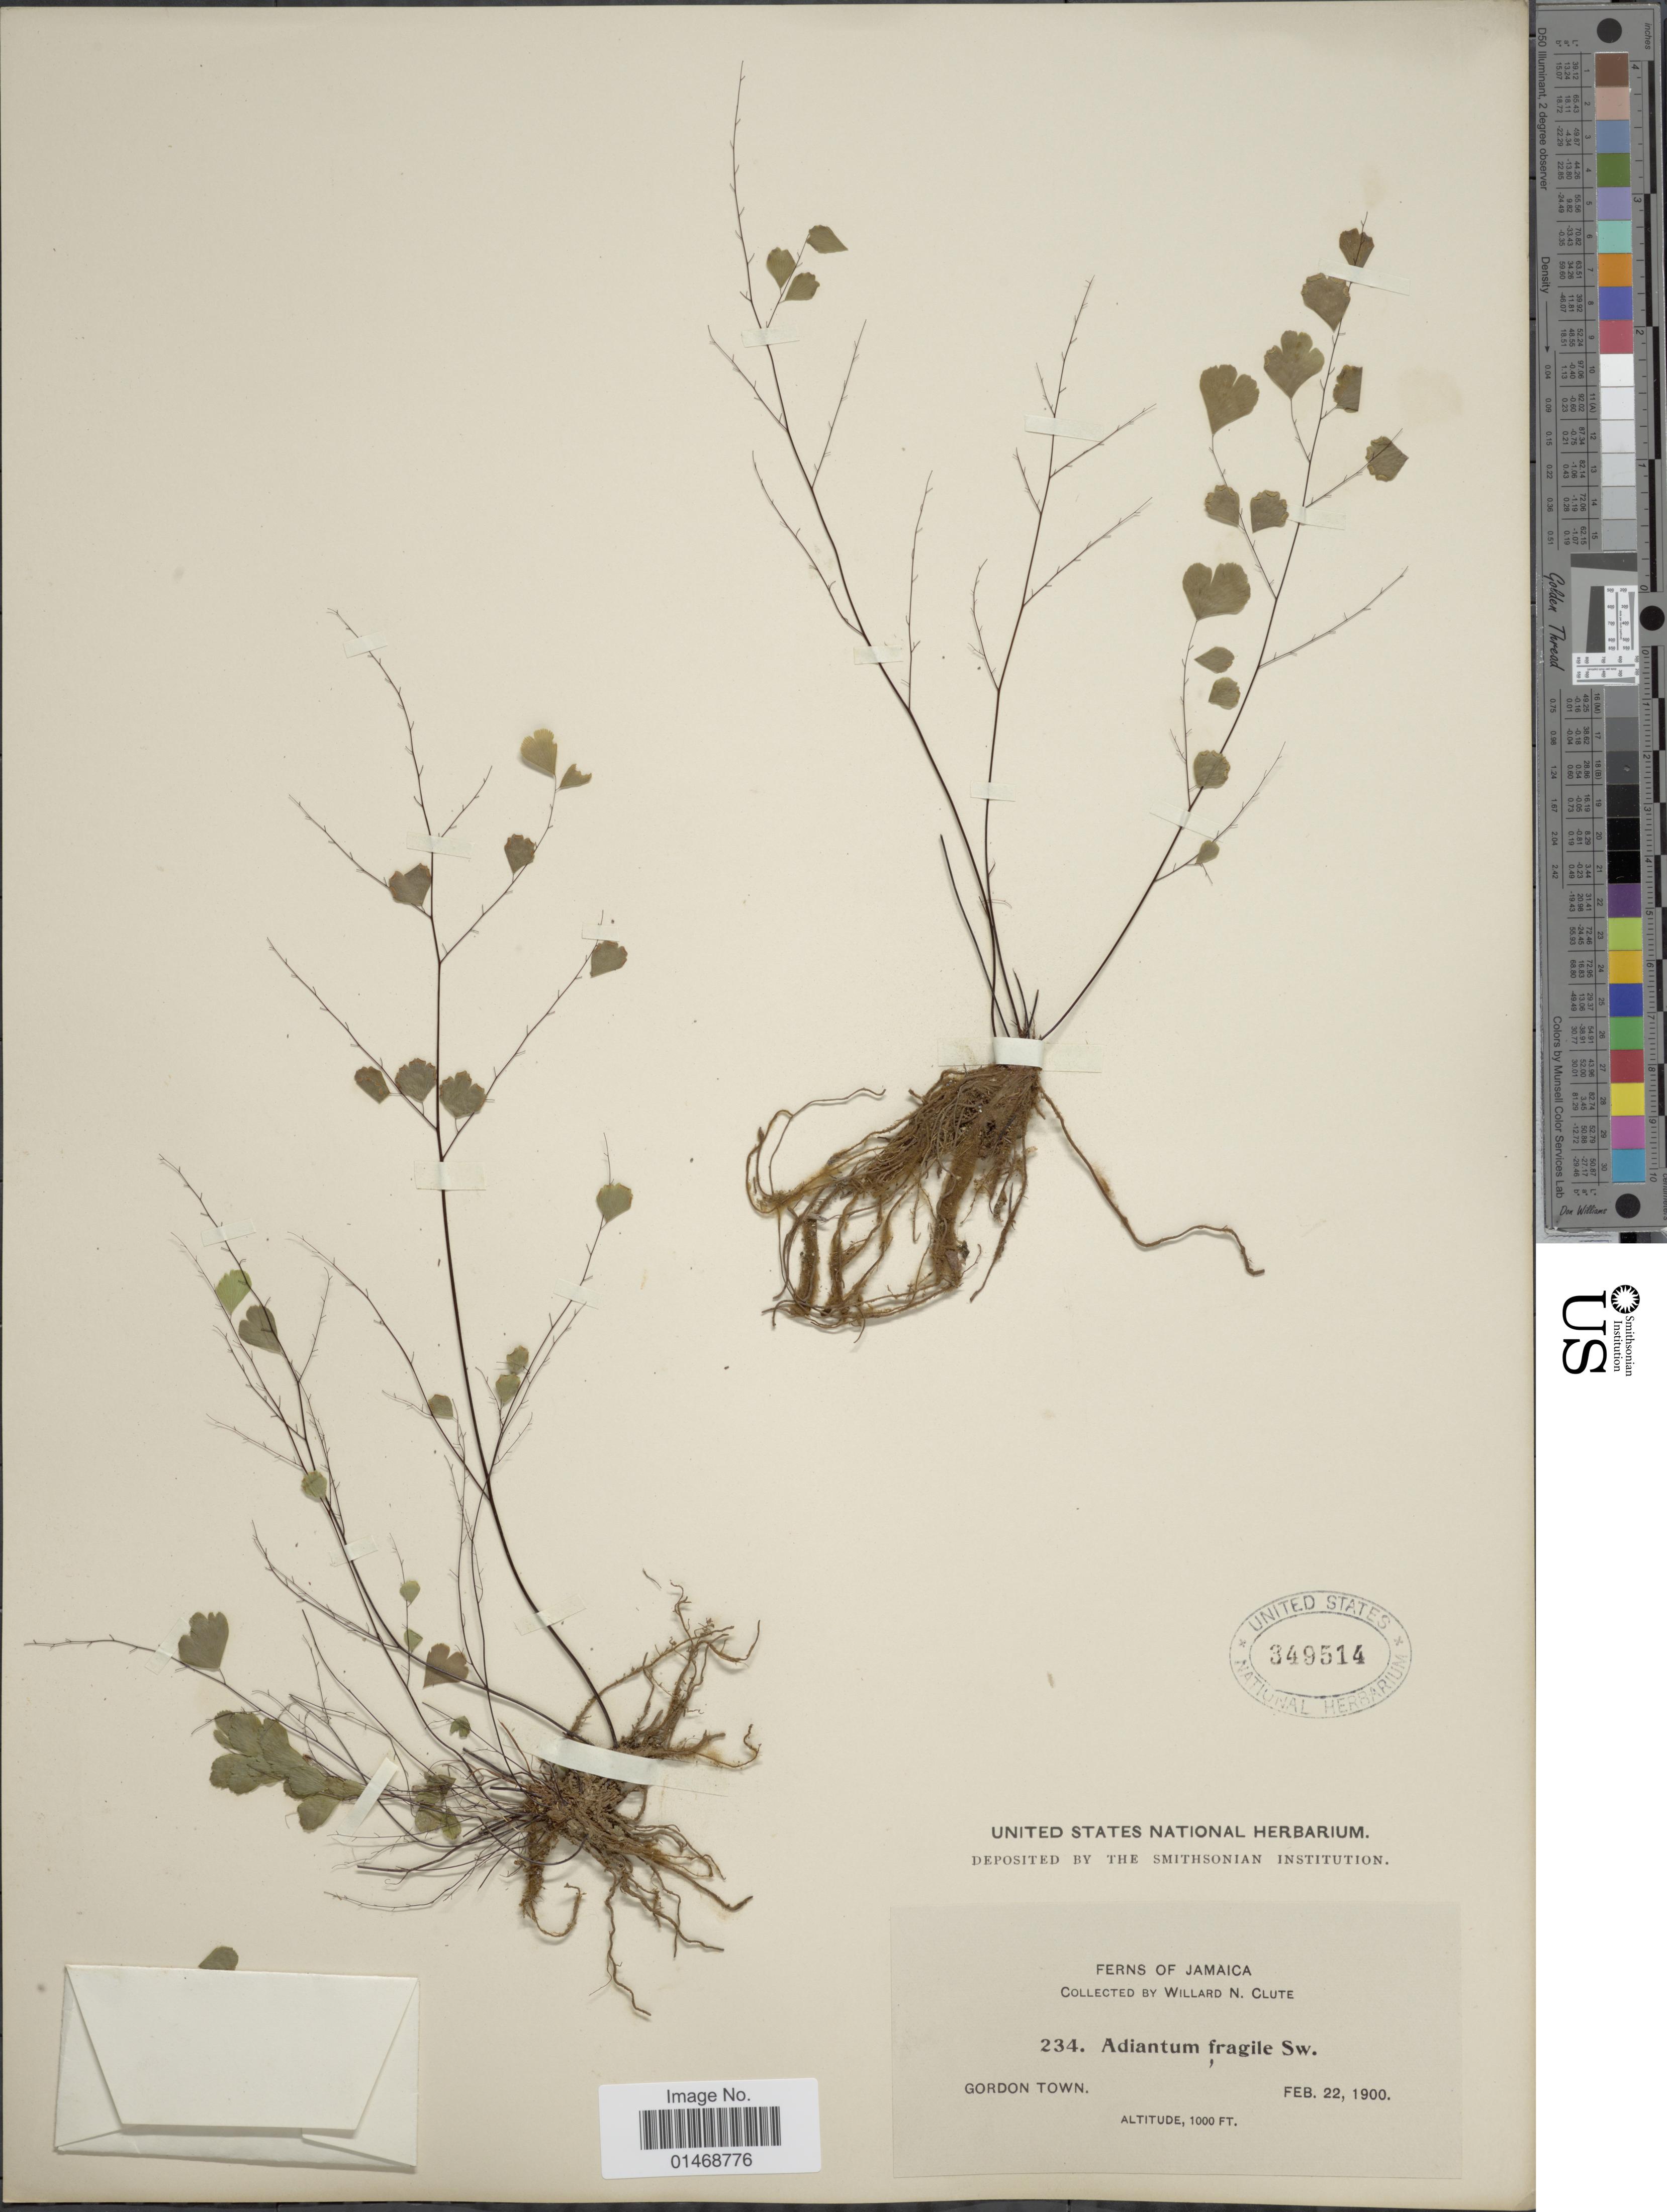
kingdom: Plantae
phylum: Tracheophyta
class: Polypodiopsida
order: Polypodiales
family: Pteridaceae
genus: Adiantum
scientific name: Adiantum fragile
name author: Sw.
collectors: W. N. Clute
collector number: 234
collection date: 1900-02-22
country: Jamaica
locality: Gordon Town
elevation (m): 305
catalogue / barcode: US 349514